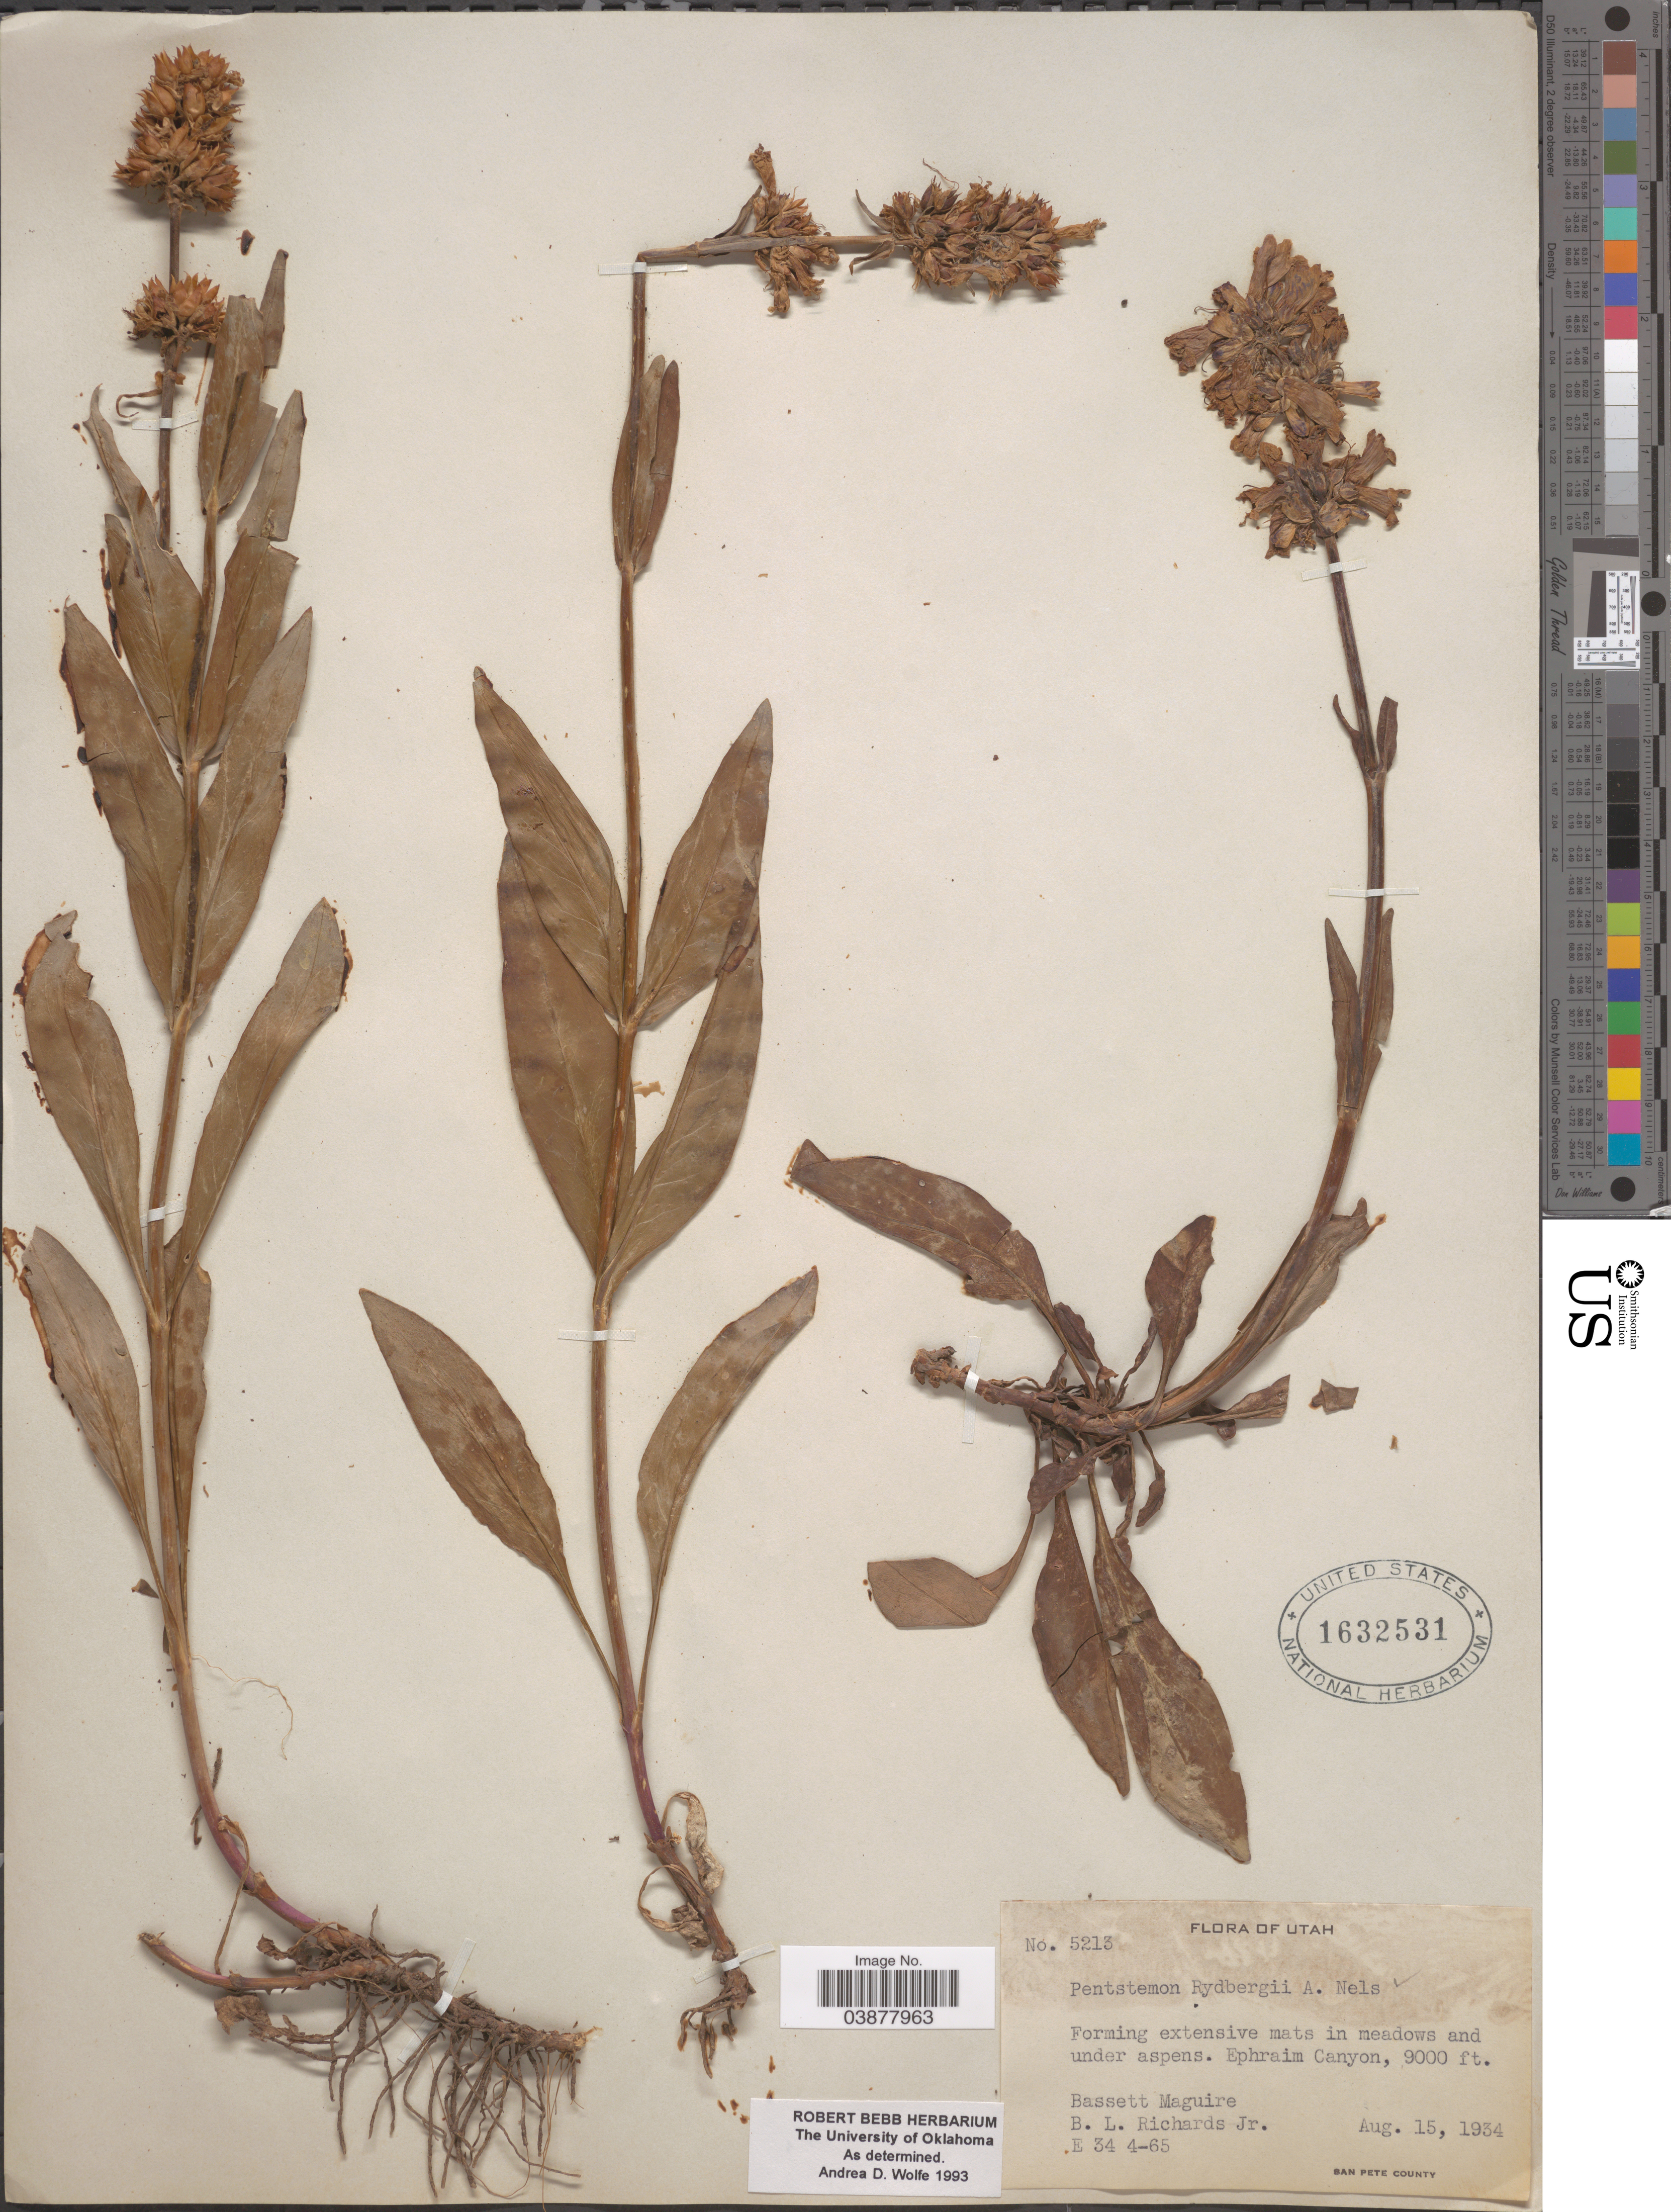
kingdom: Plantae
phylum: Tracheophyta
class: Magnoliopsida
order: Lamiales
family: Plantaginaceae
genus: Penstemon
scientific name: Penstemon rydbergii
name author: A. Nelson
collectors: B. Maguire & B. Richards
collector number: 5213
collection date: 1934-08-15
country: United States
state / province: Utah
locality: Ephraim Canyon. San Pete County.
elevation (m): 2743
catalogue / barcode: US 1632531